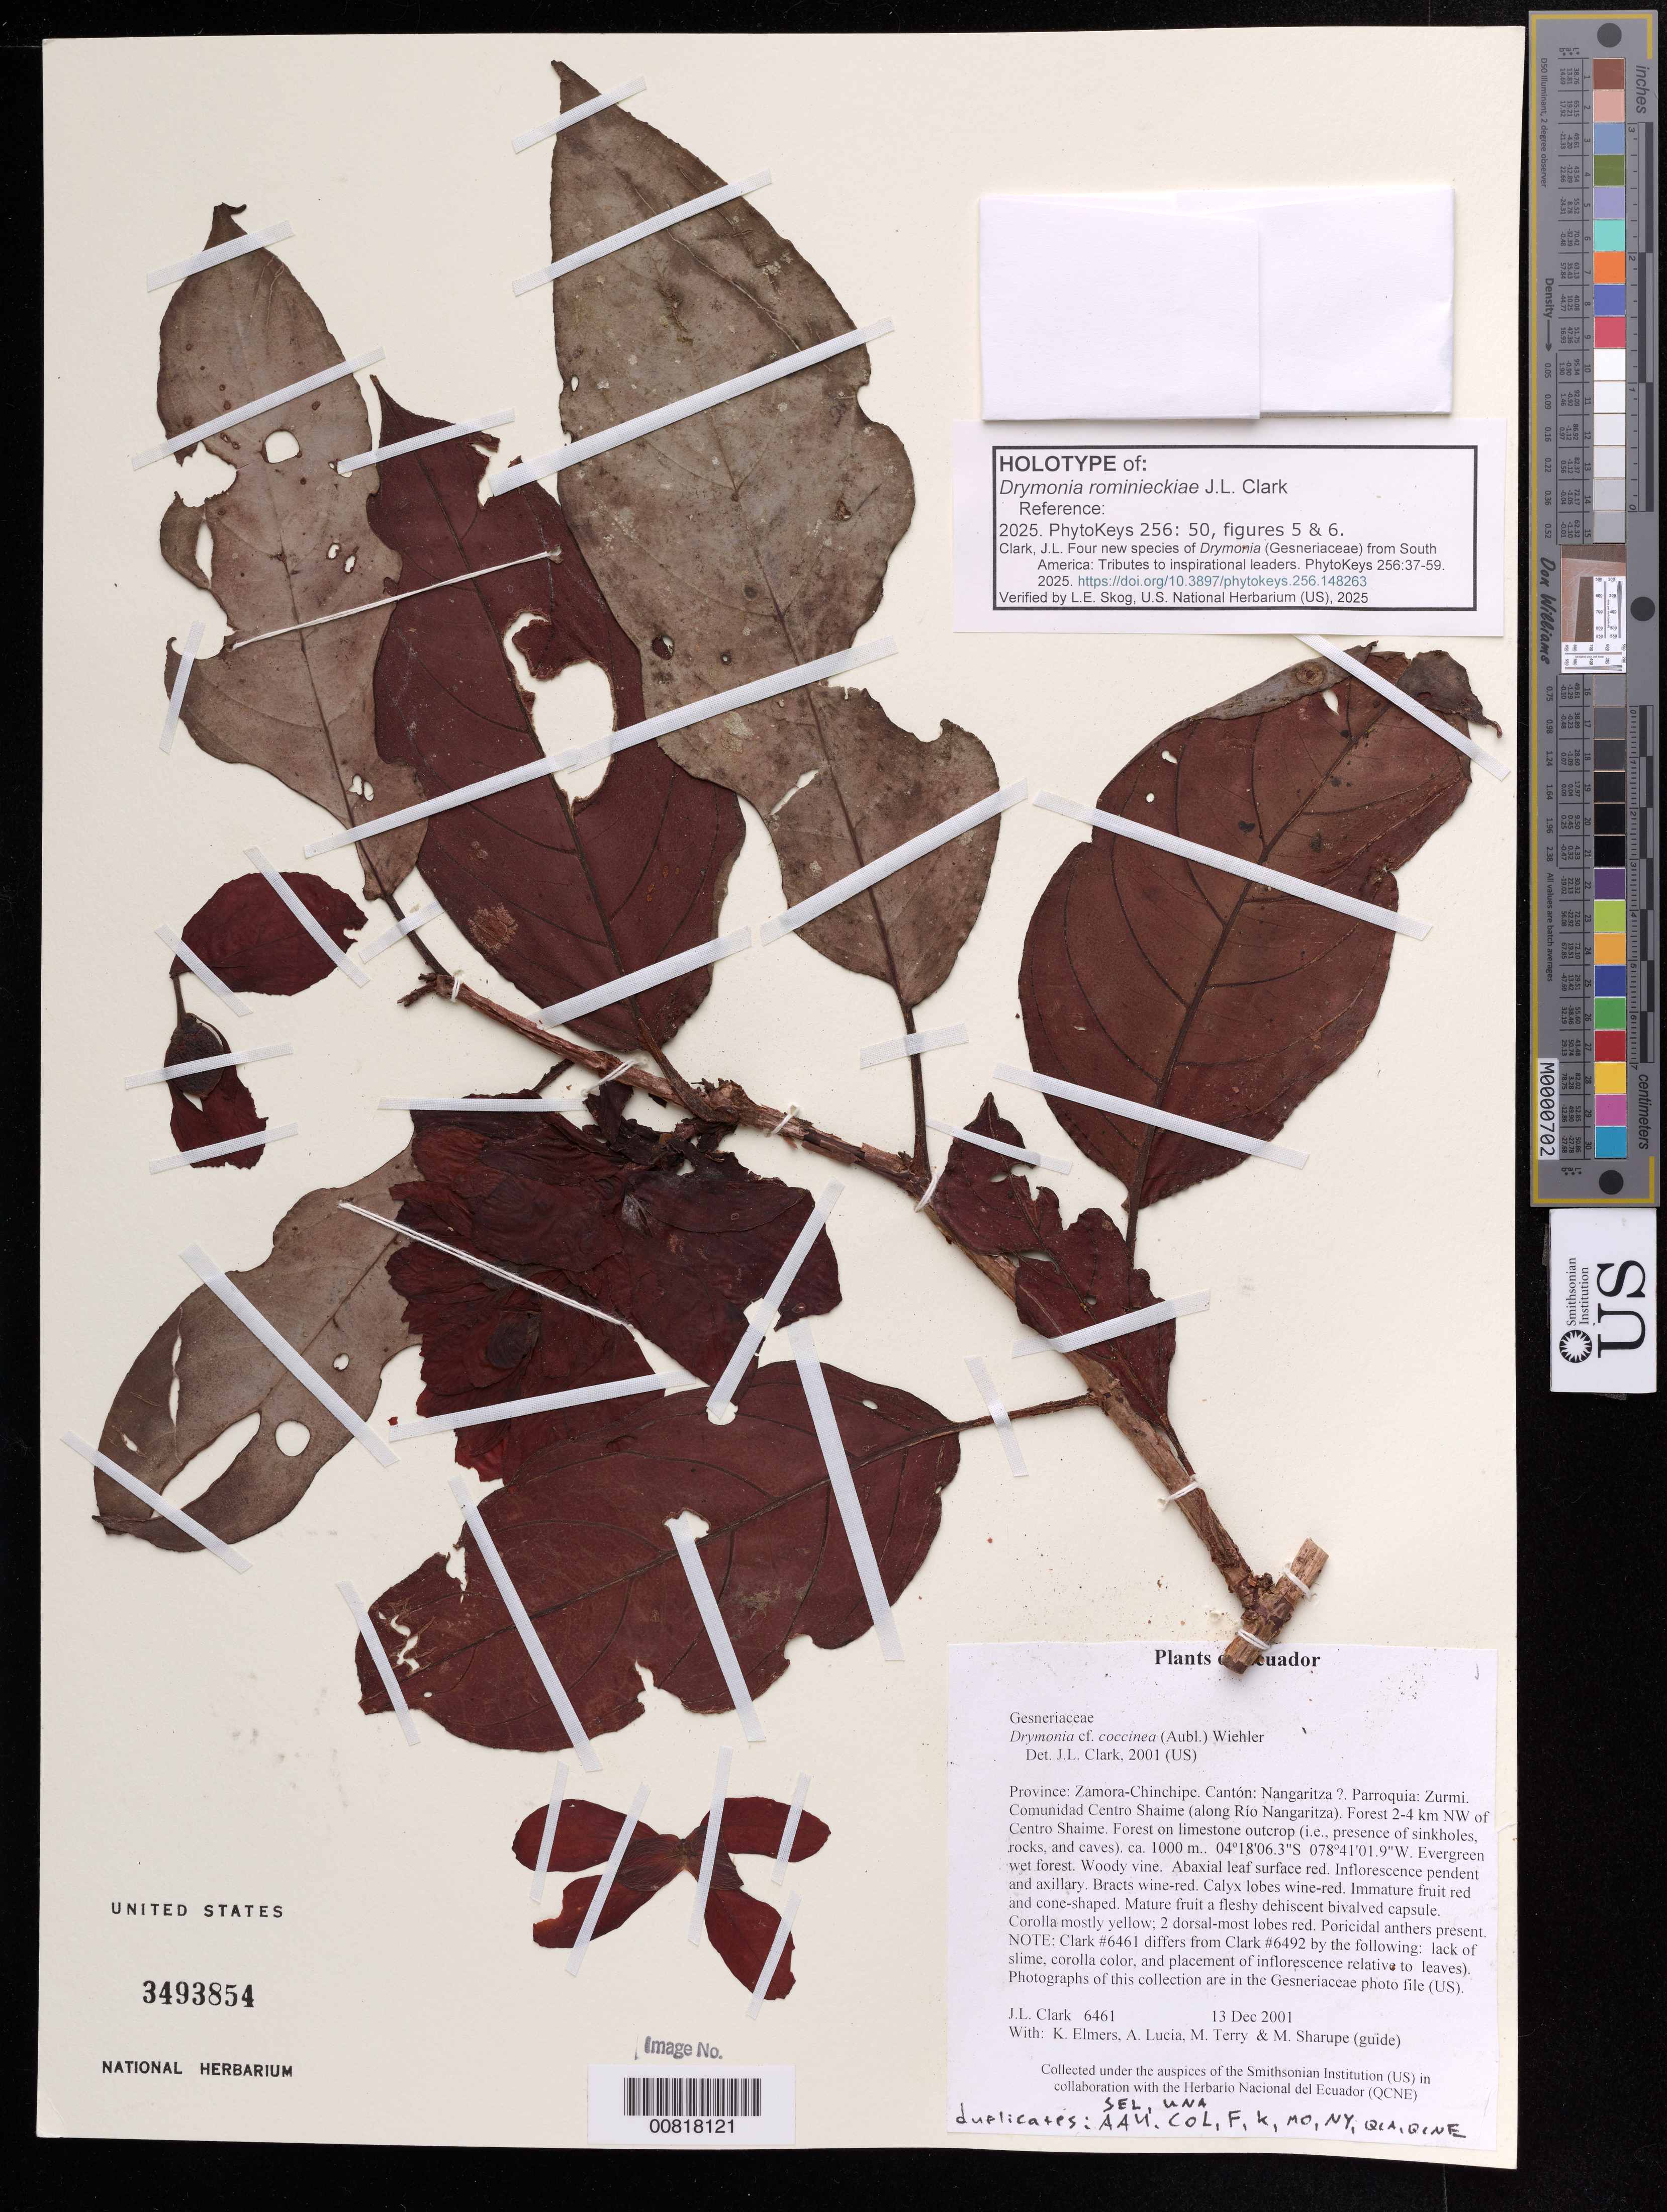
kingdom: Plantae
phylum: Tracheophyta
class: Magnoliopsida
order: Lamiales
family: Gesneriaceae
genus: Drymonia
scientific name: Drymonia rominieckiae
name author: J.L. Clark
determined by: Skog, Laurence E.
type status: Holotype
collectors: J. L. Clark, K. Elmers, A. Lucia, M. Terry & M. Sharupe (guide)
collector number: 6461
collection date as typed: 13 Dec 2001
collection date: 2001-12-13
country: Ecuador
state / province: Zamora-Chinchipe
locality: Nangaritza. Parroquia: Zurmi. Comunidad Centro Shaime (along Río Nangaritza). Forest 2-4 km NW of Centro Shaime. Forest on limestone outcrop (i.e., presence of sinkholes, rocks, and caves).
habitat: Evergreen wet forest.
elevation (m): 1000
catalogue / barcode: US 3493854